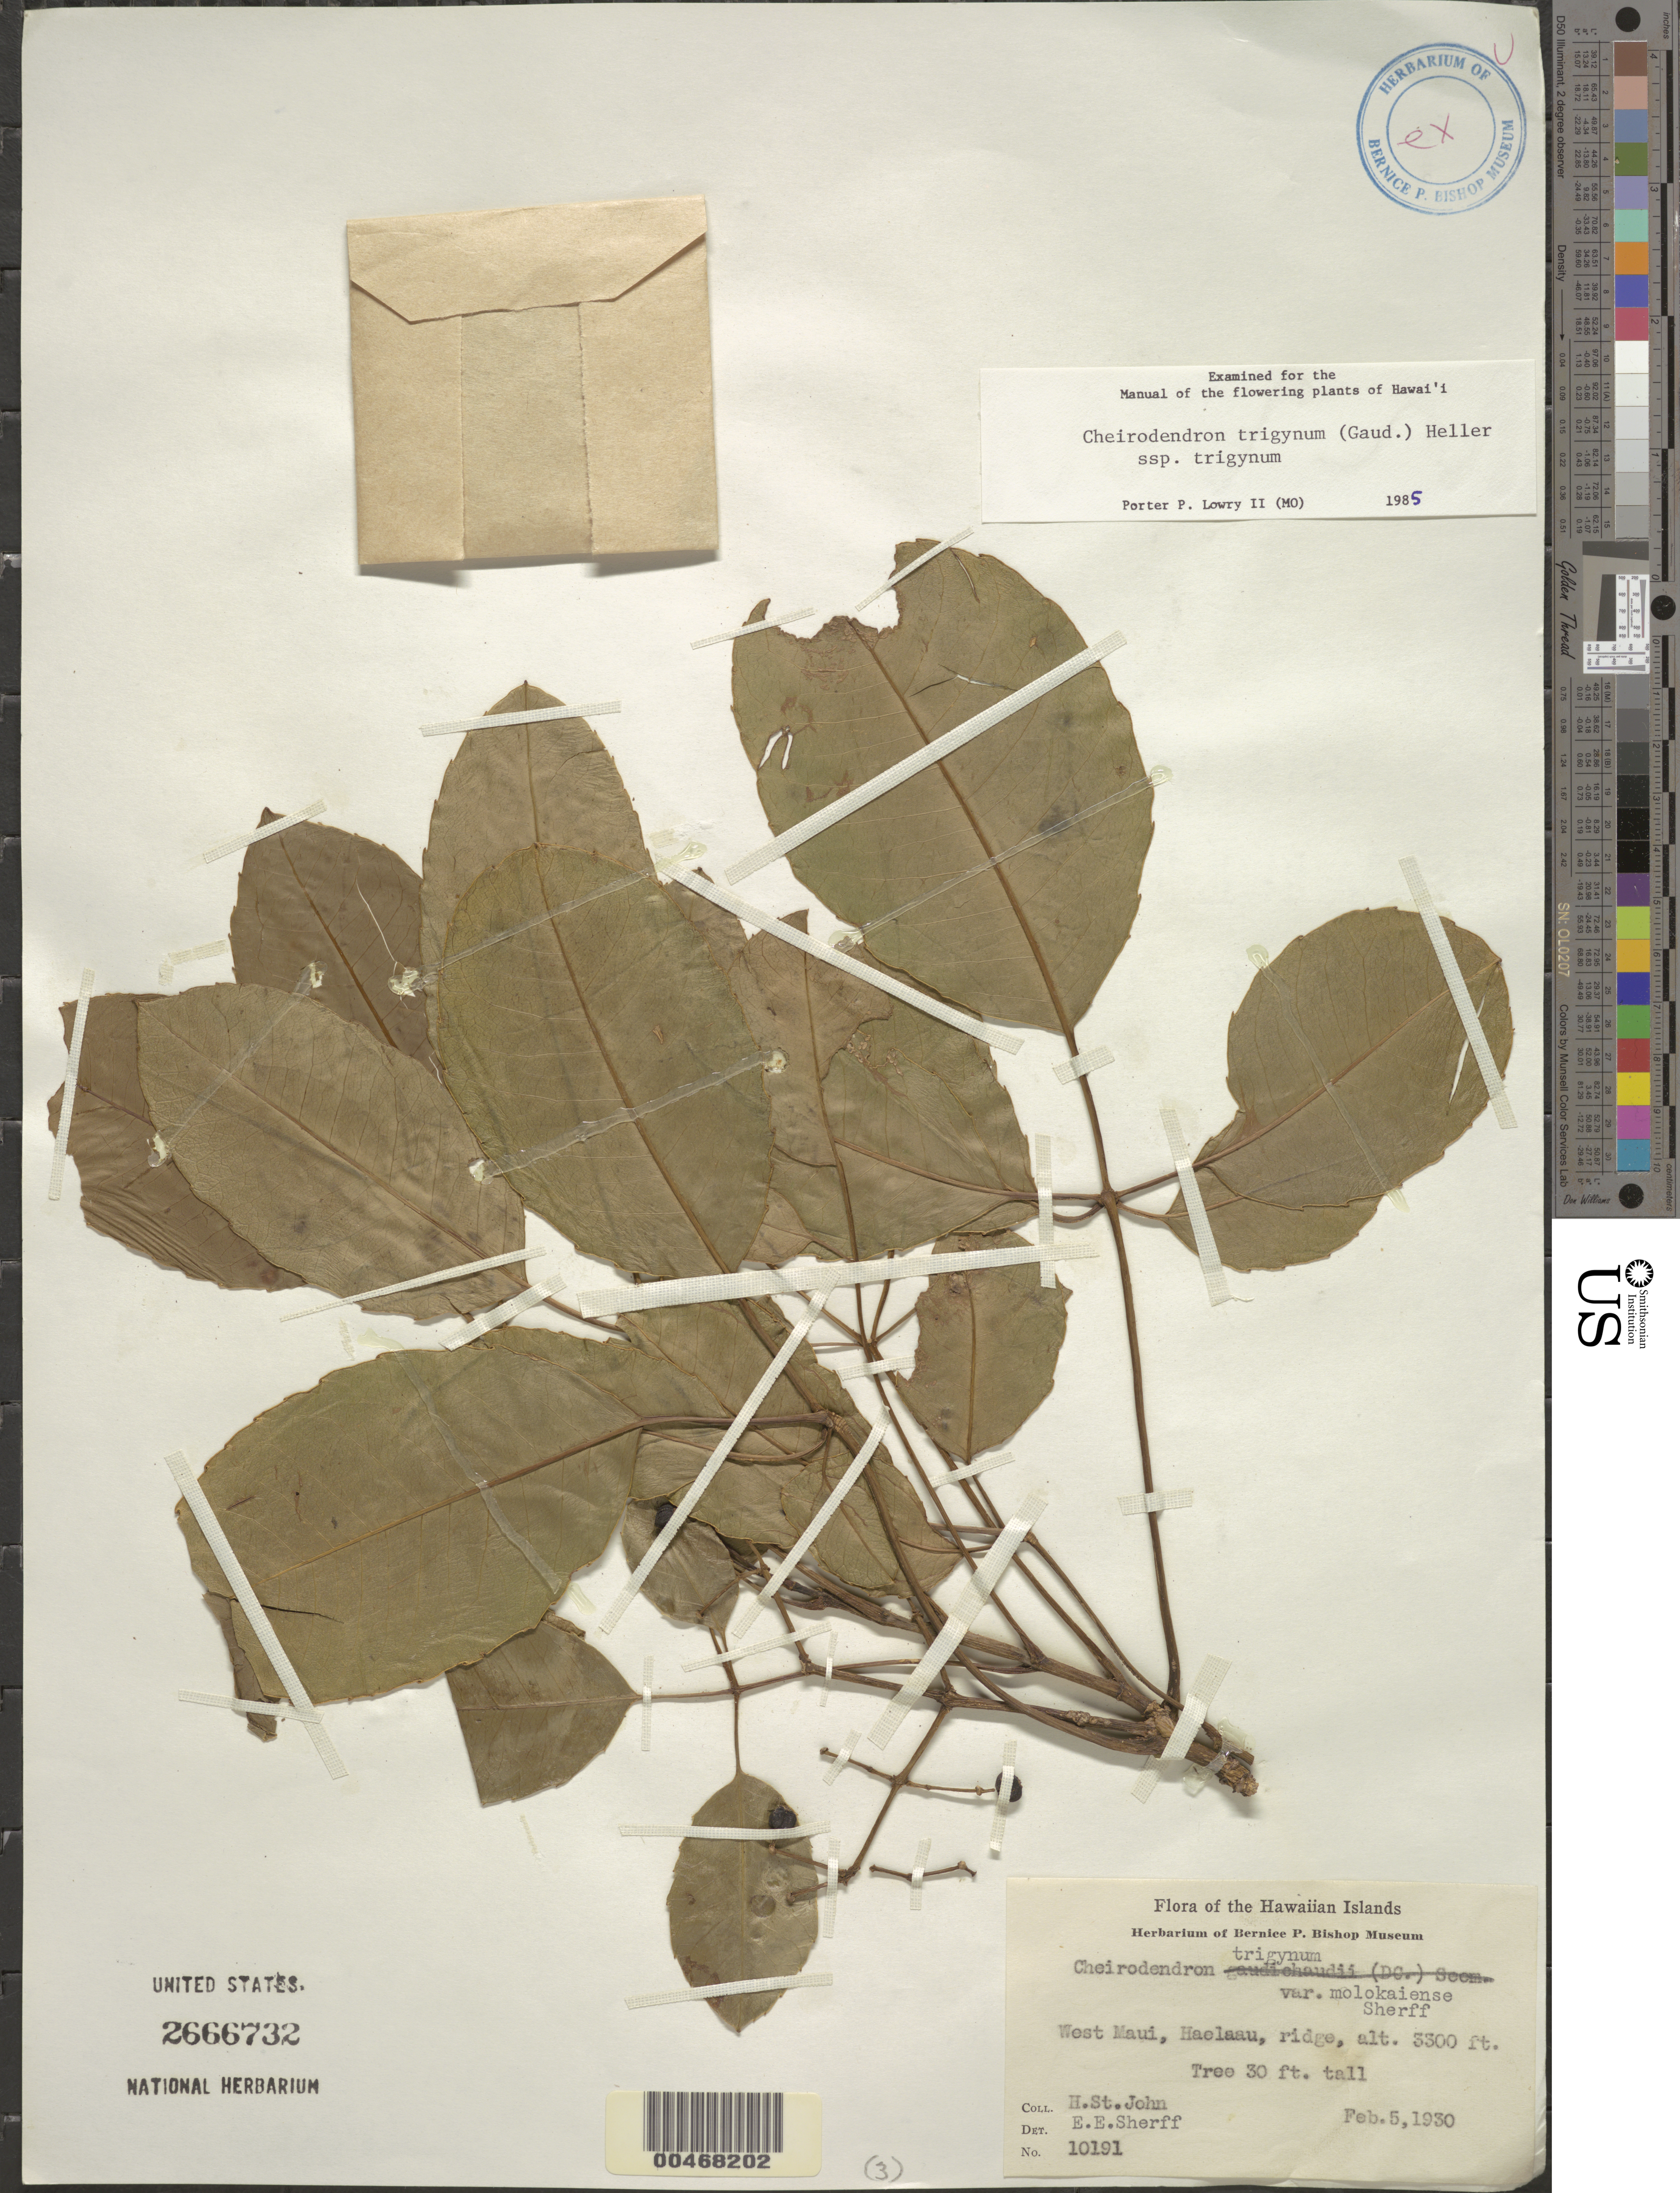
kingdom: Plantae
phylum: Tracheophyta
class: Magnoliopsida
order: Apiales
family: Araliaceae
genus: Cheirodendron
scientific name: Cheirodendron trigynum subsp. trigynum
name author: (Gaudich.) A. Heller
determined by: Lowry, P. P., (MO), Missouri Botanical Garden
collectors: H. St. John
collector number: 10191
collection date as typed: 5 Feb 1930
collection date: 1930-02-05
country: United States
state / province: Hawaii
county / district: Maui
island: Maui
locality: W Maui, Haloaau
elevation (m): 1006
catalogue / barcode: US 2666732